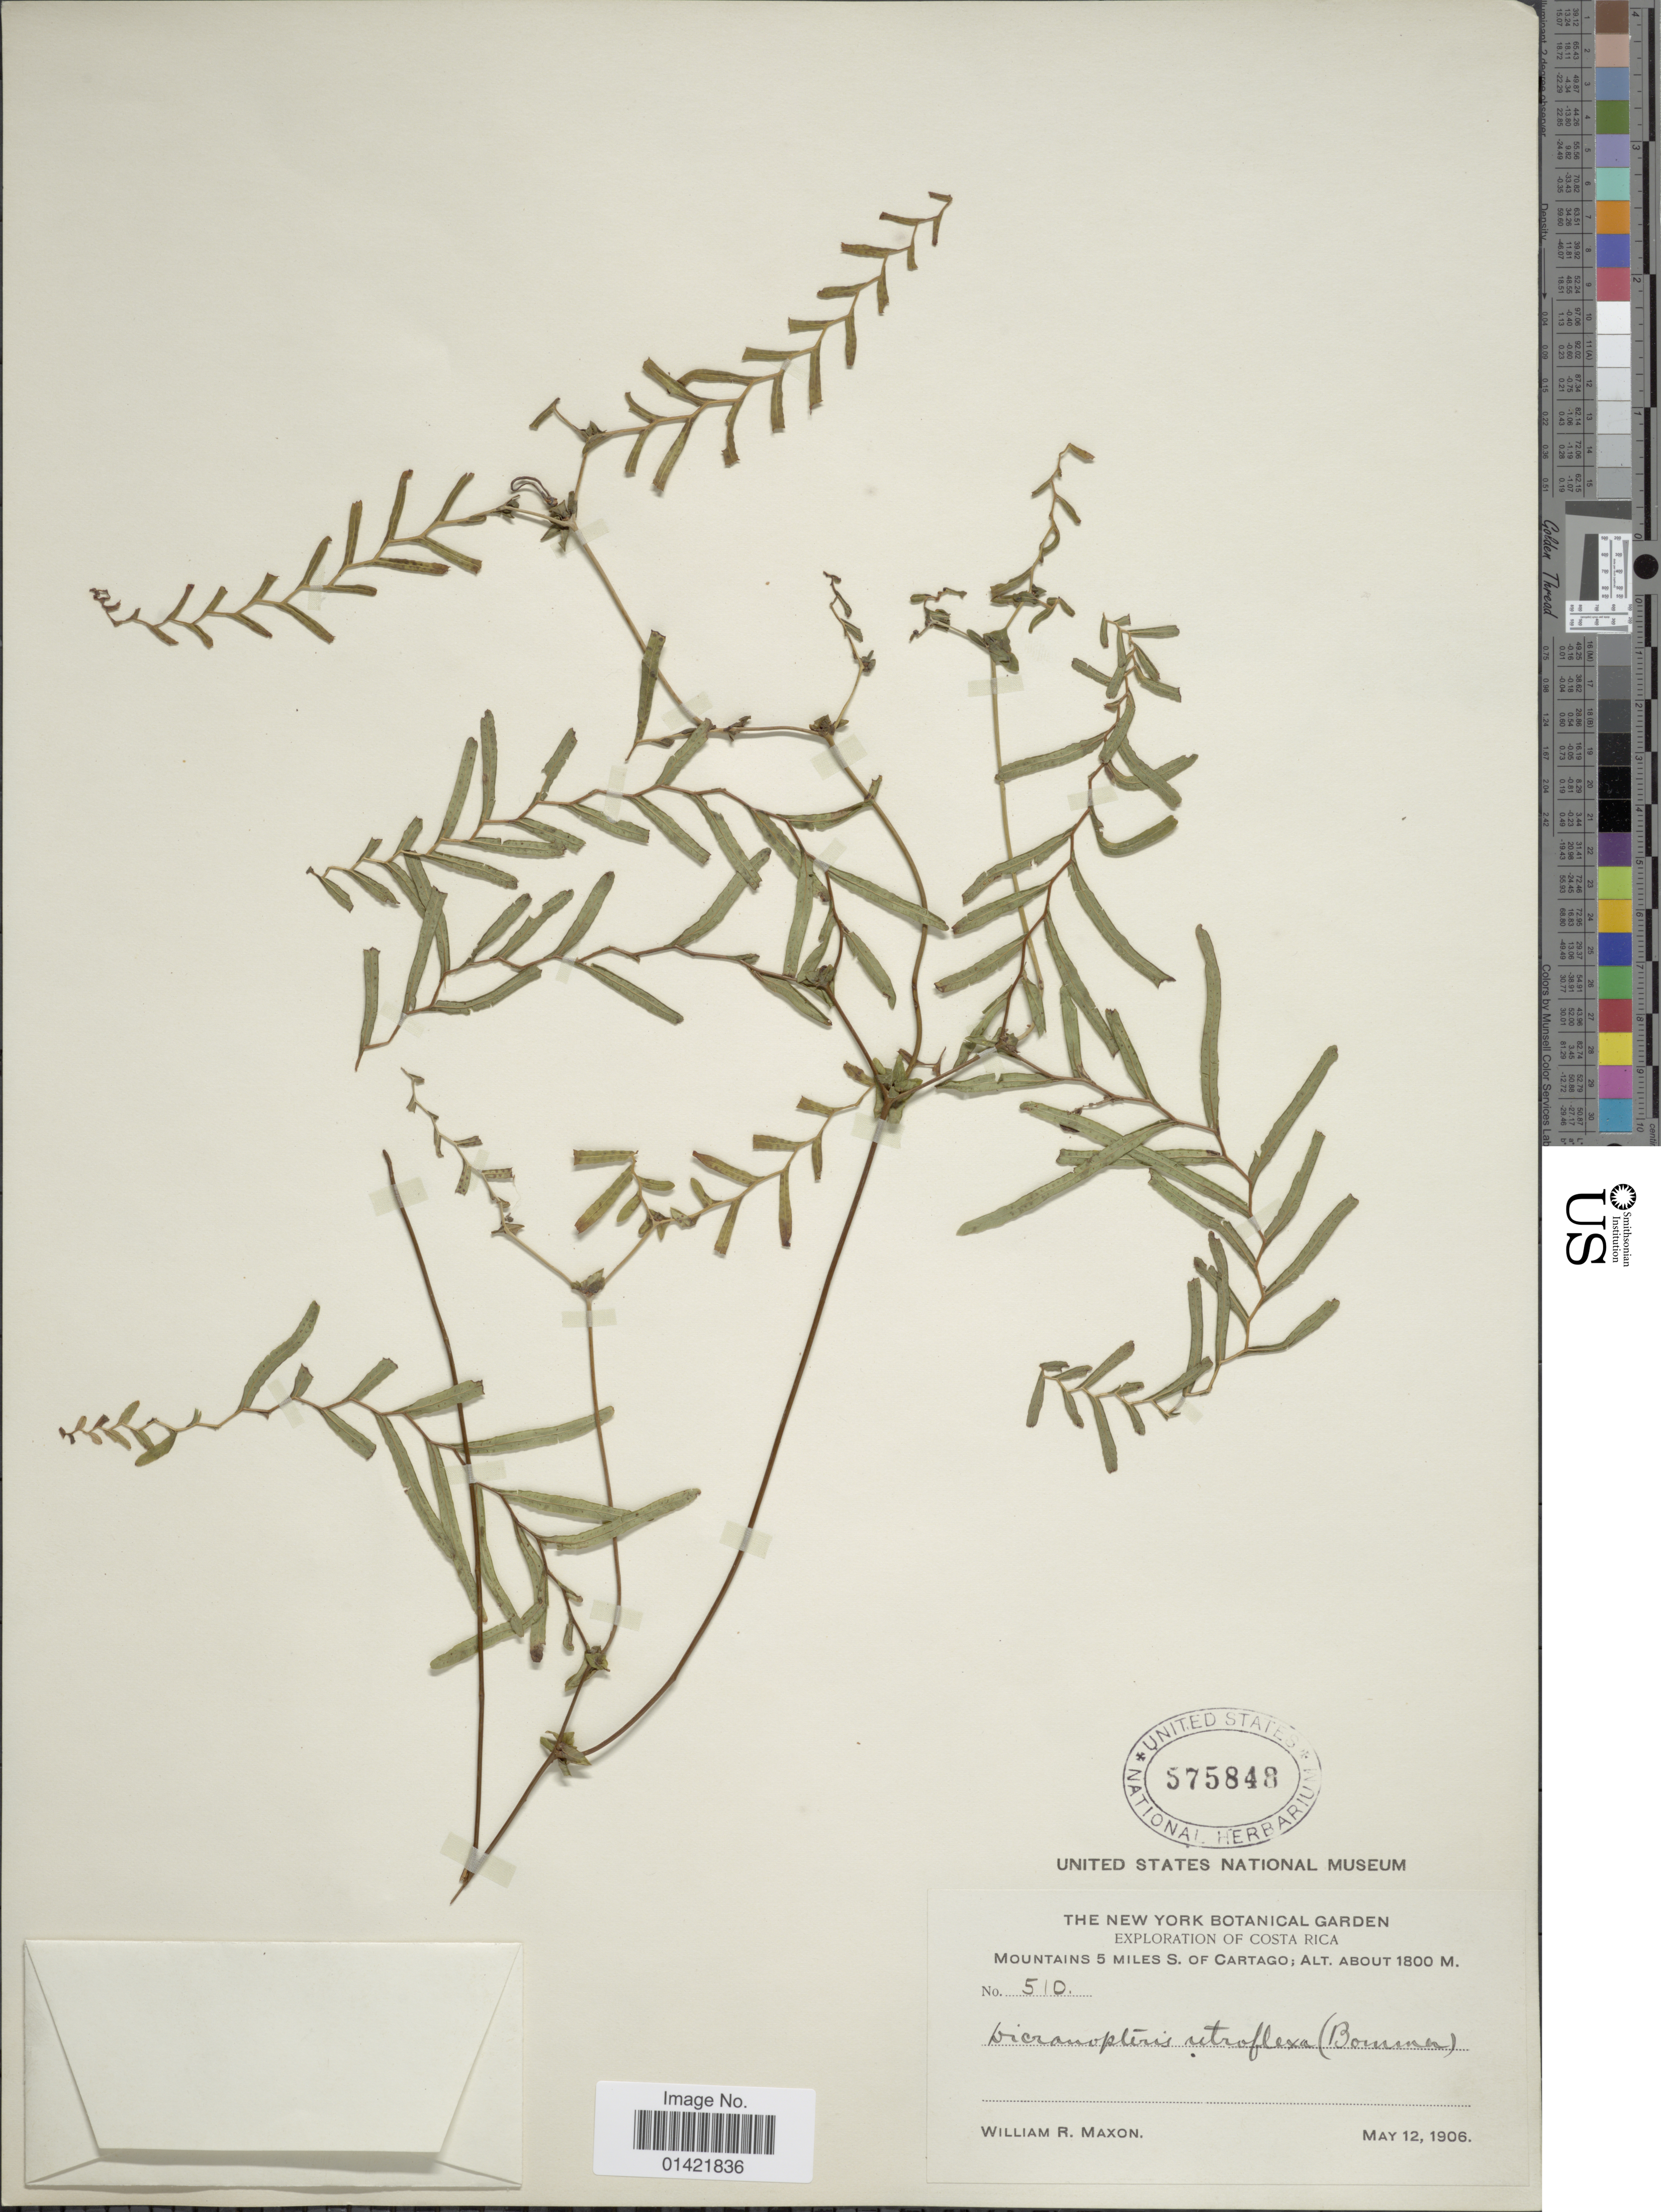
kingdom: Plantae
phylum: Tracheophyta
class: Polypodiopsida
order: Gleicheniales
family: Gleicheniaceae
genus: Sticherus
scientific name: Sticherus retroflexus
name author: (Bornm. ex Christ) Copel.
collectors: W. R. Maxon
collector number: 510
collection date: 1906-05-12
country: Costa Rica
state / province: Cartago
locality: Mountain 5 miles S. of Cartago.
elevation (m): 1800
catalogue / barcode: US 575848